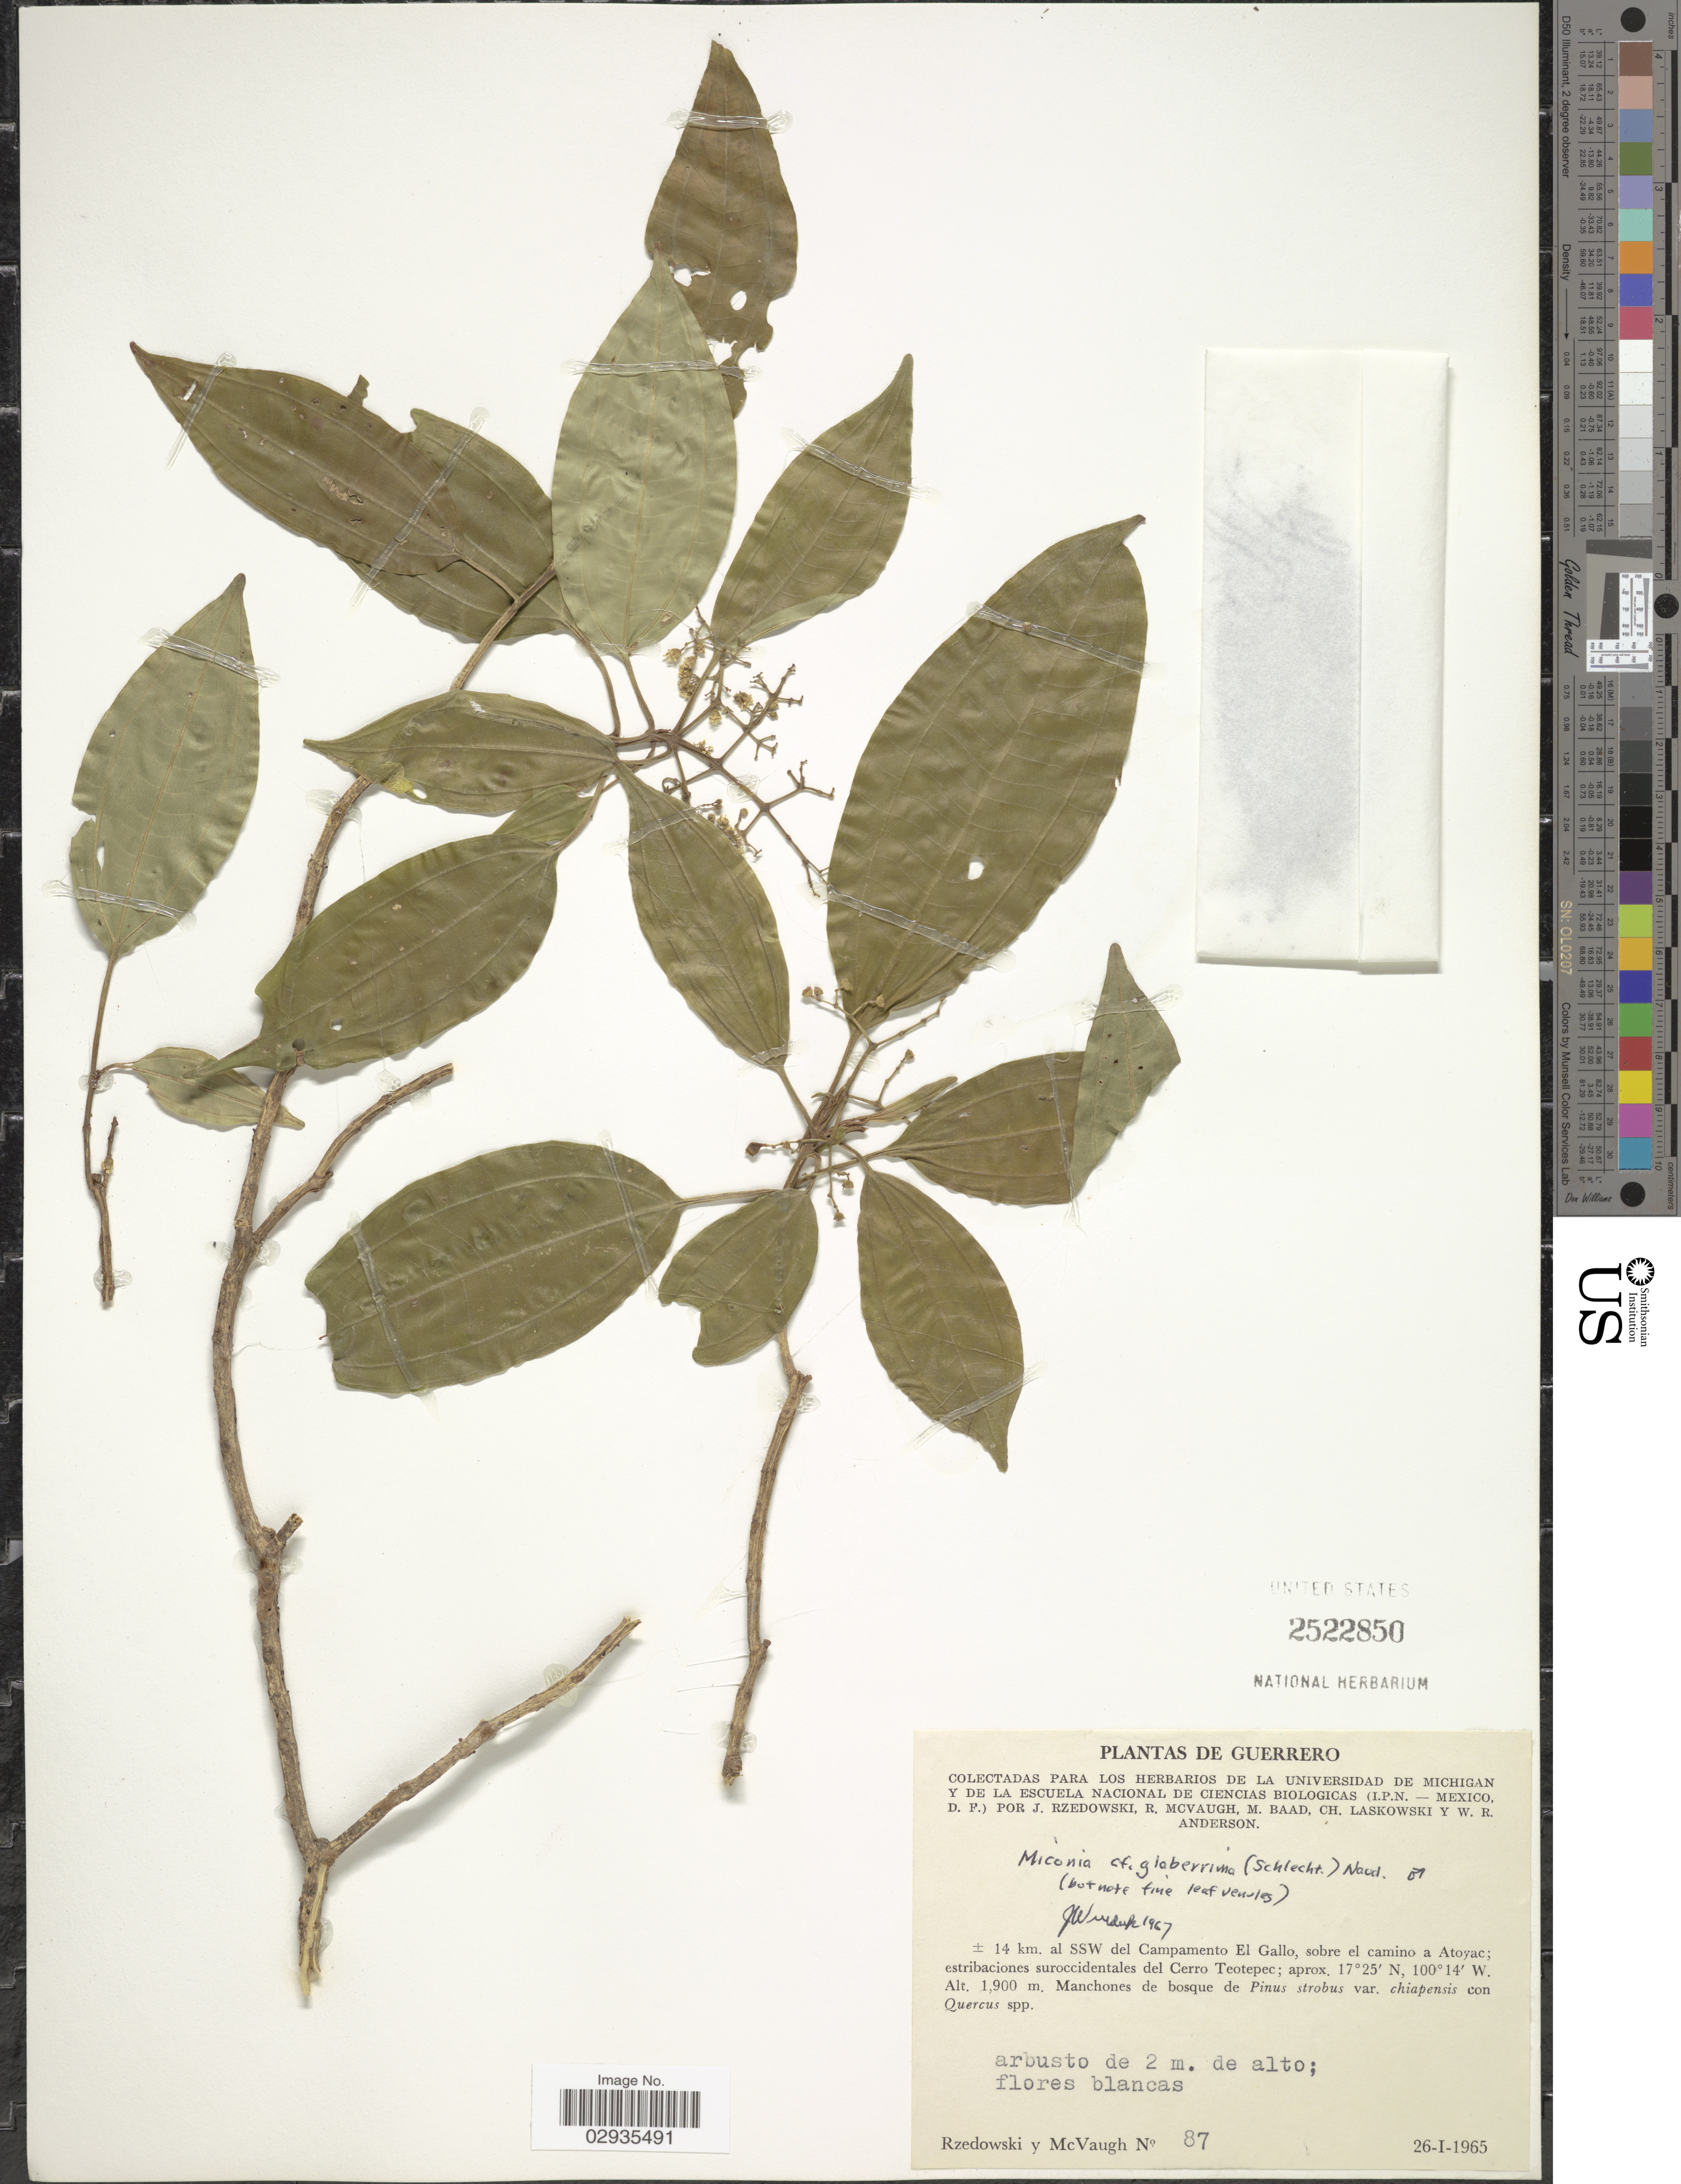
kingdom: Plantae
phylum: Tracheophyta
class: Magnoliopsida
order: Myrtales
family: Melastomataceae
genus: Miconia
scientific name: Miconia sp.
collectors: Rzedowski, -- & McVaugh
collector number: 87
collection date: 1965-01-26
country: Mexico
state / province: Guerrero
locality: ± 14 km. al SSW del Campamento El Gallo, sobre el camino a Atoyac, estribaciones suroccidentales del Cerro Teotepec.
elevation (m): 1900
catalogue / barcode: US 2522850